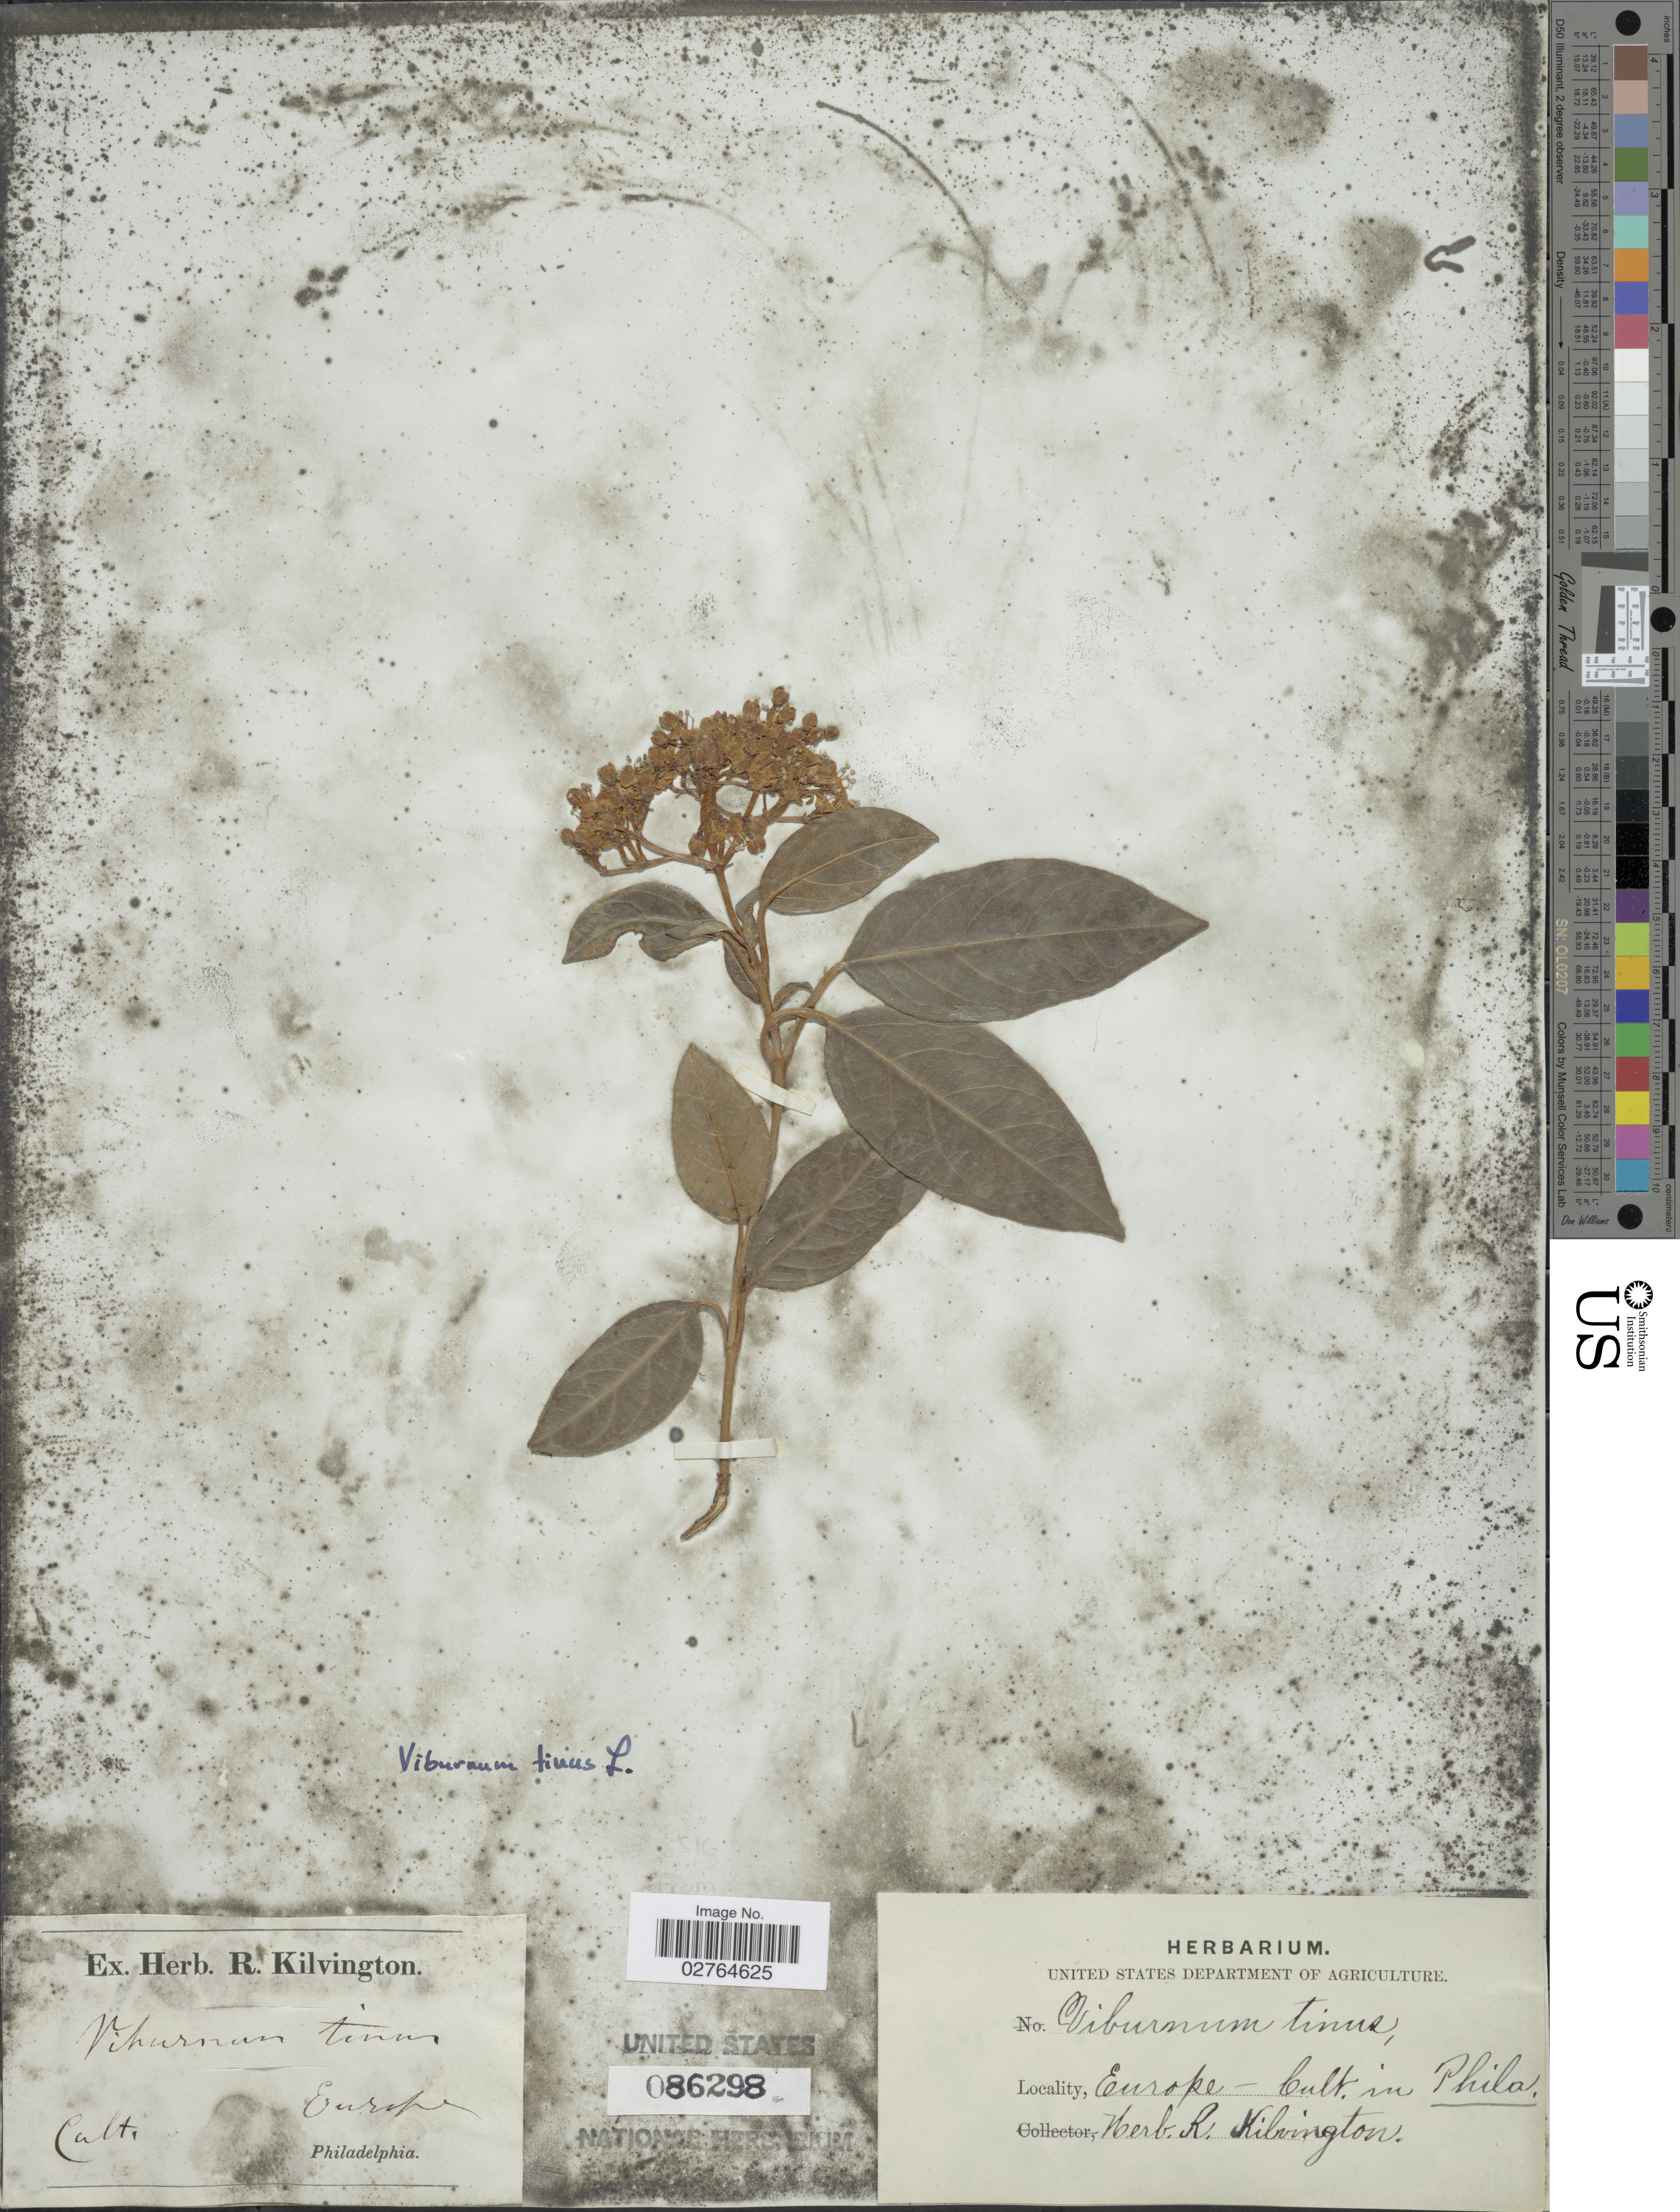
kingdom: Plantae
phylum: Tracheophyta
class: Magnoliopsida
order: Dipsacales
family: Viburnaceae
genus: Viburnum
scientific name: Viburnum tinus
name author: L.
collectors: ex herb. R. Kilvington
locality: Europe. Cult. in Philadephia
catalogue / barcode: US 86298